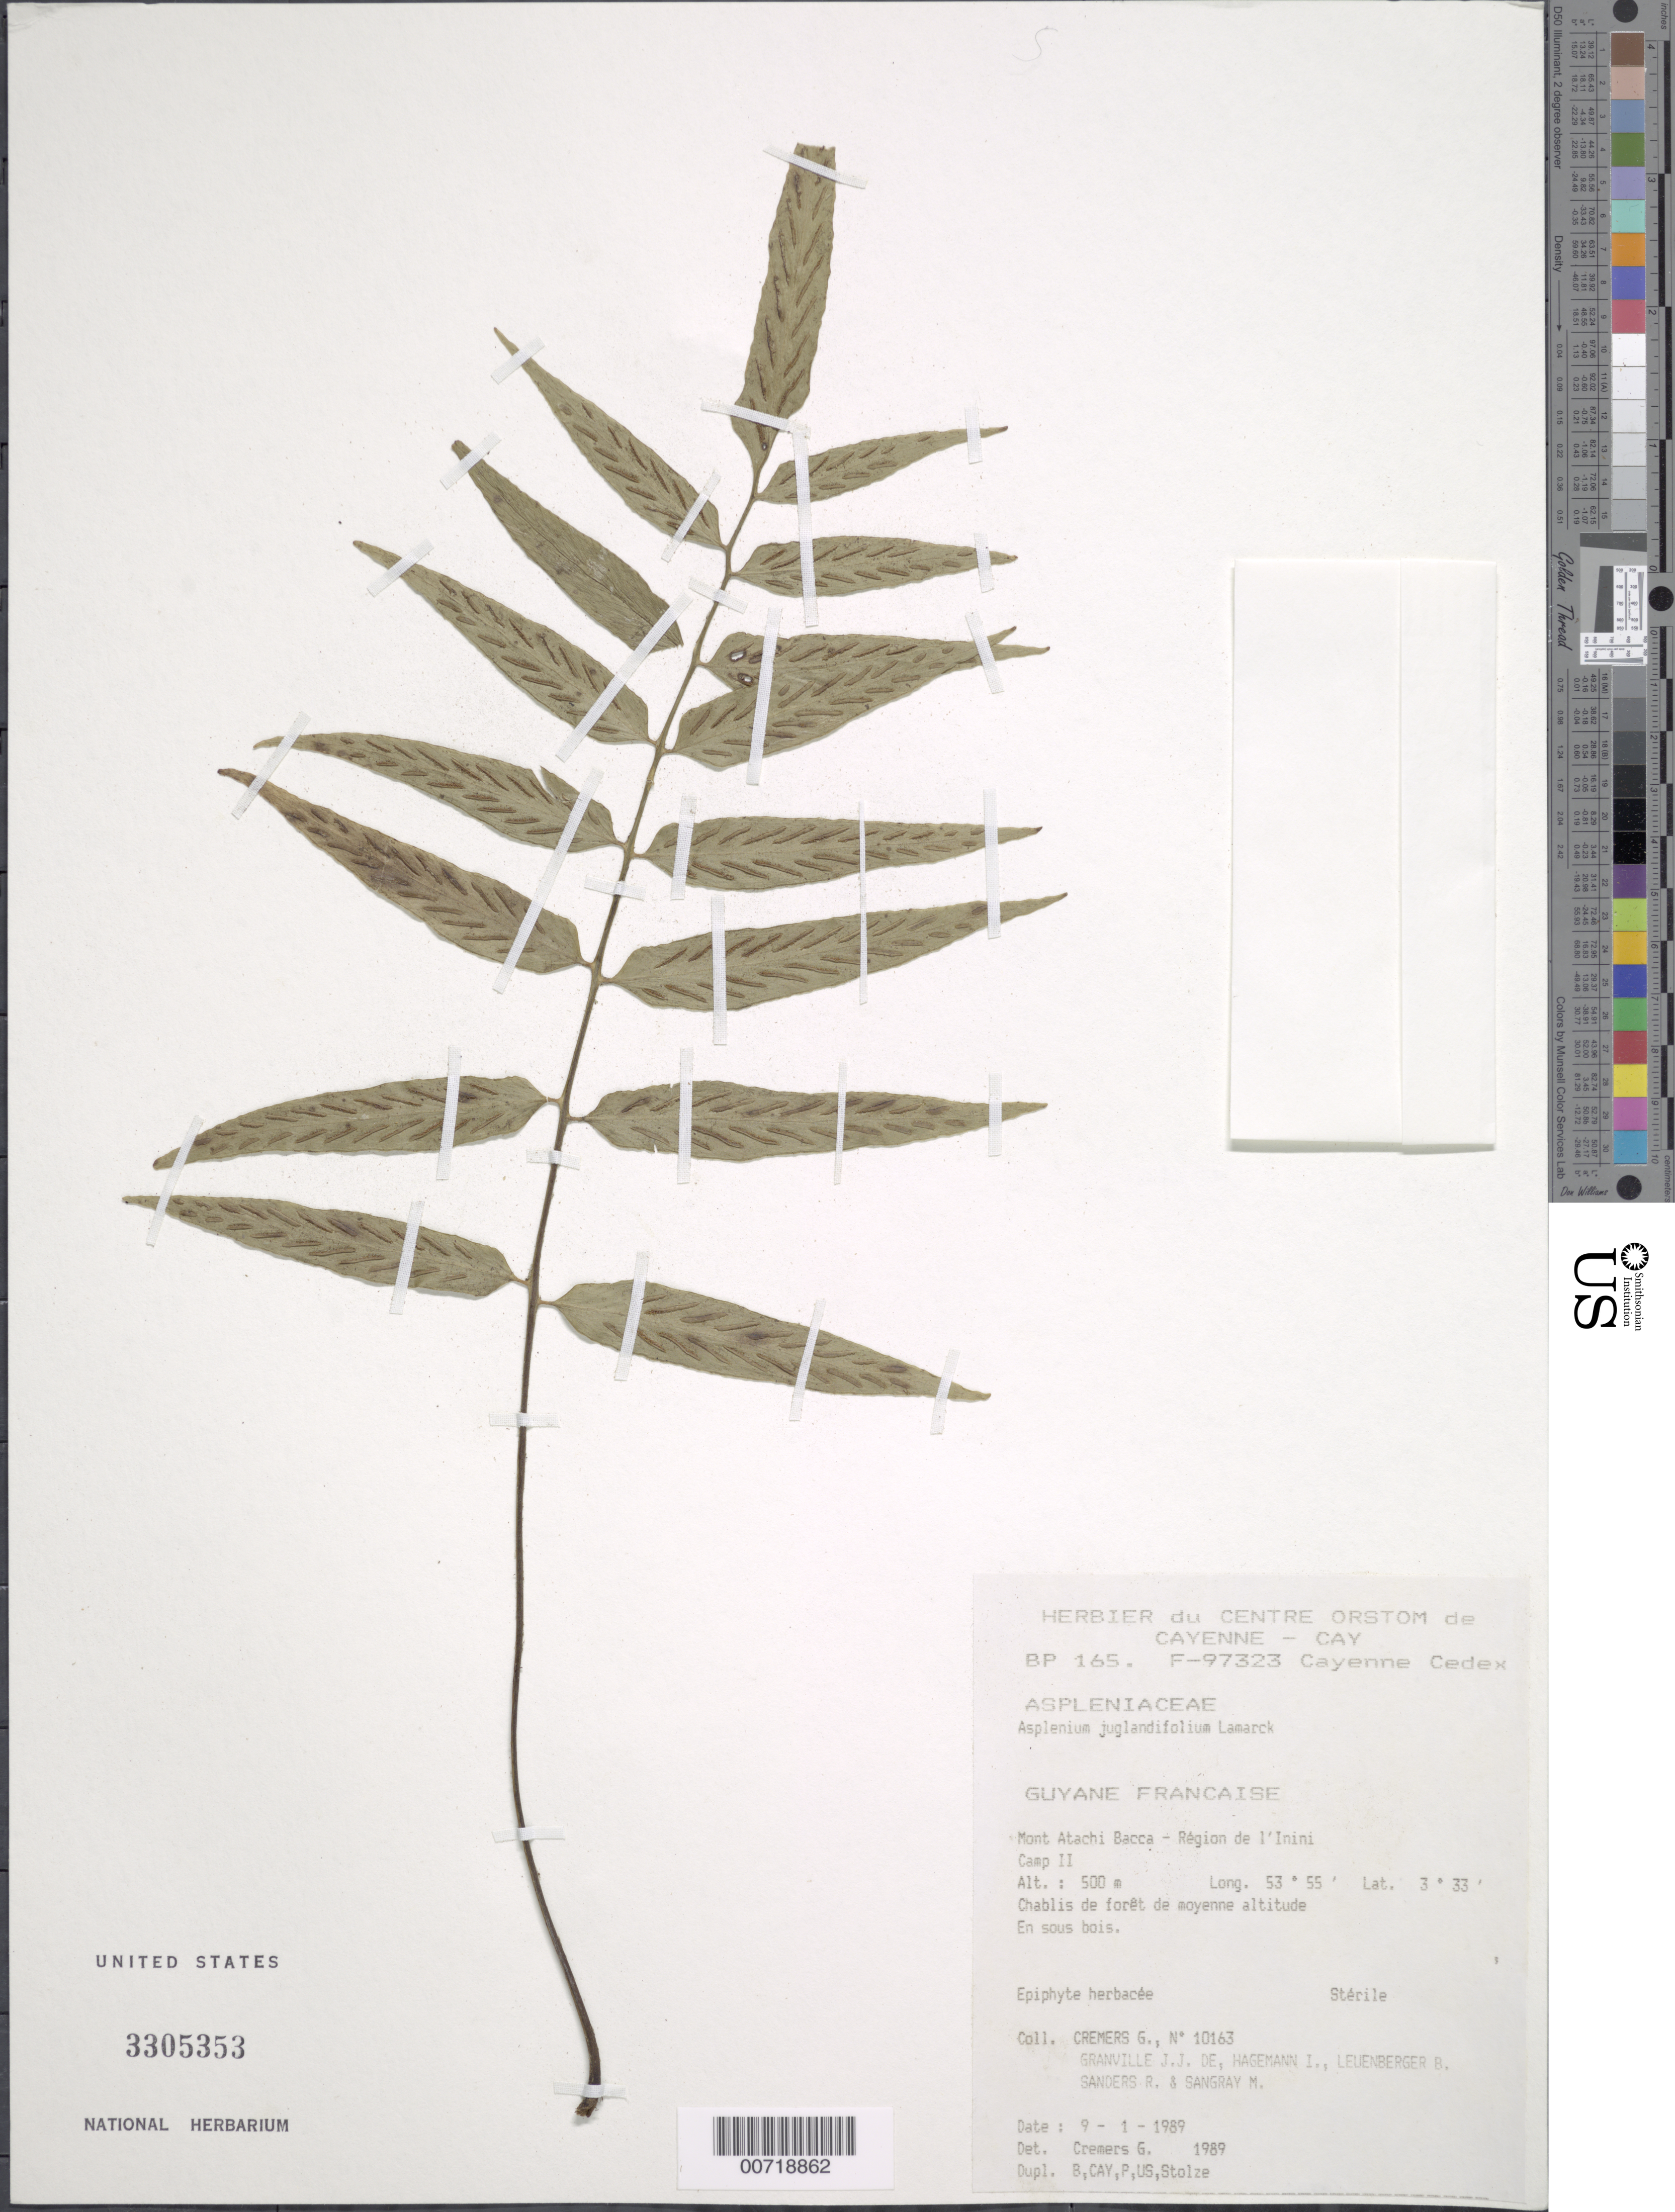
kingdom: Plantae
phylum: Tracheophyta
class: Polypodiopsida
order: Polypodiales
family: Aspleniaceae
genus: Asplenium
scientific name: Asplenium juglandifolium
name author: Lam.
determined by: Cremers, Georges A.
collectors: G. Cremers et al.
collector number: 10163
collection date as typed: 9-Jan-89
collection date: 1989-01-09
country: French Guiana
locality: Mont Atachi Bacca, région de l'Inini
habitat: Chablis de forêt de moyenne altitude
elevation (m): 500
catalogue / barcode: US 3305353